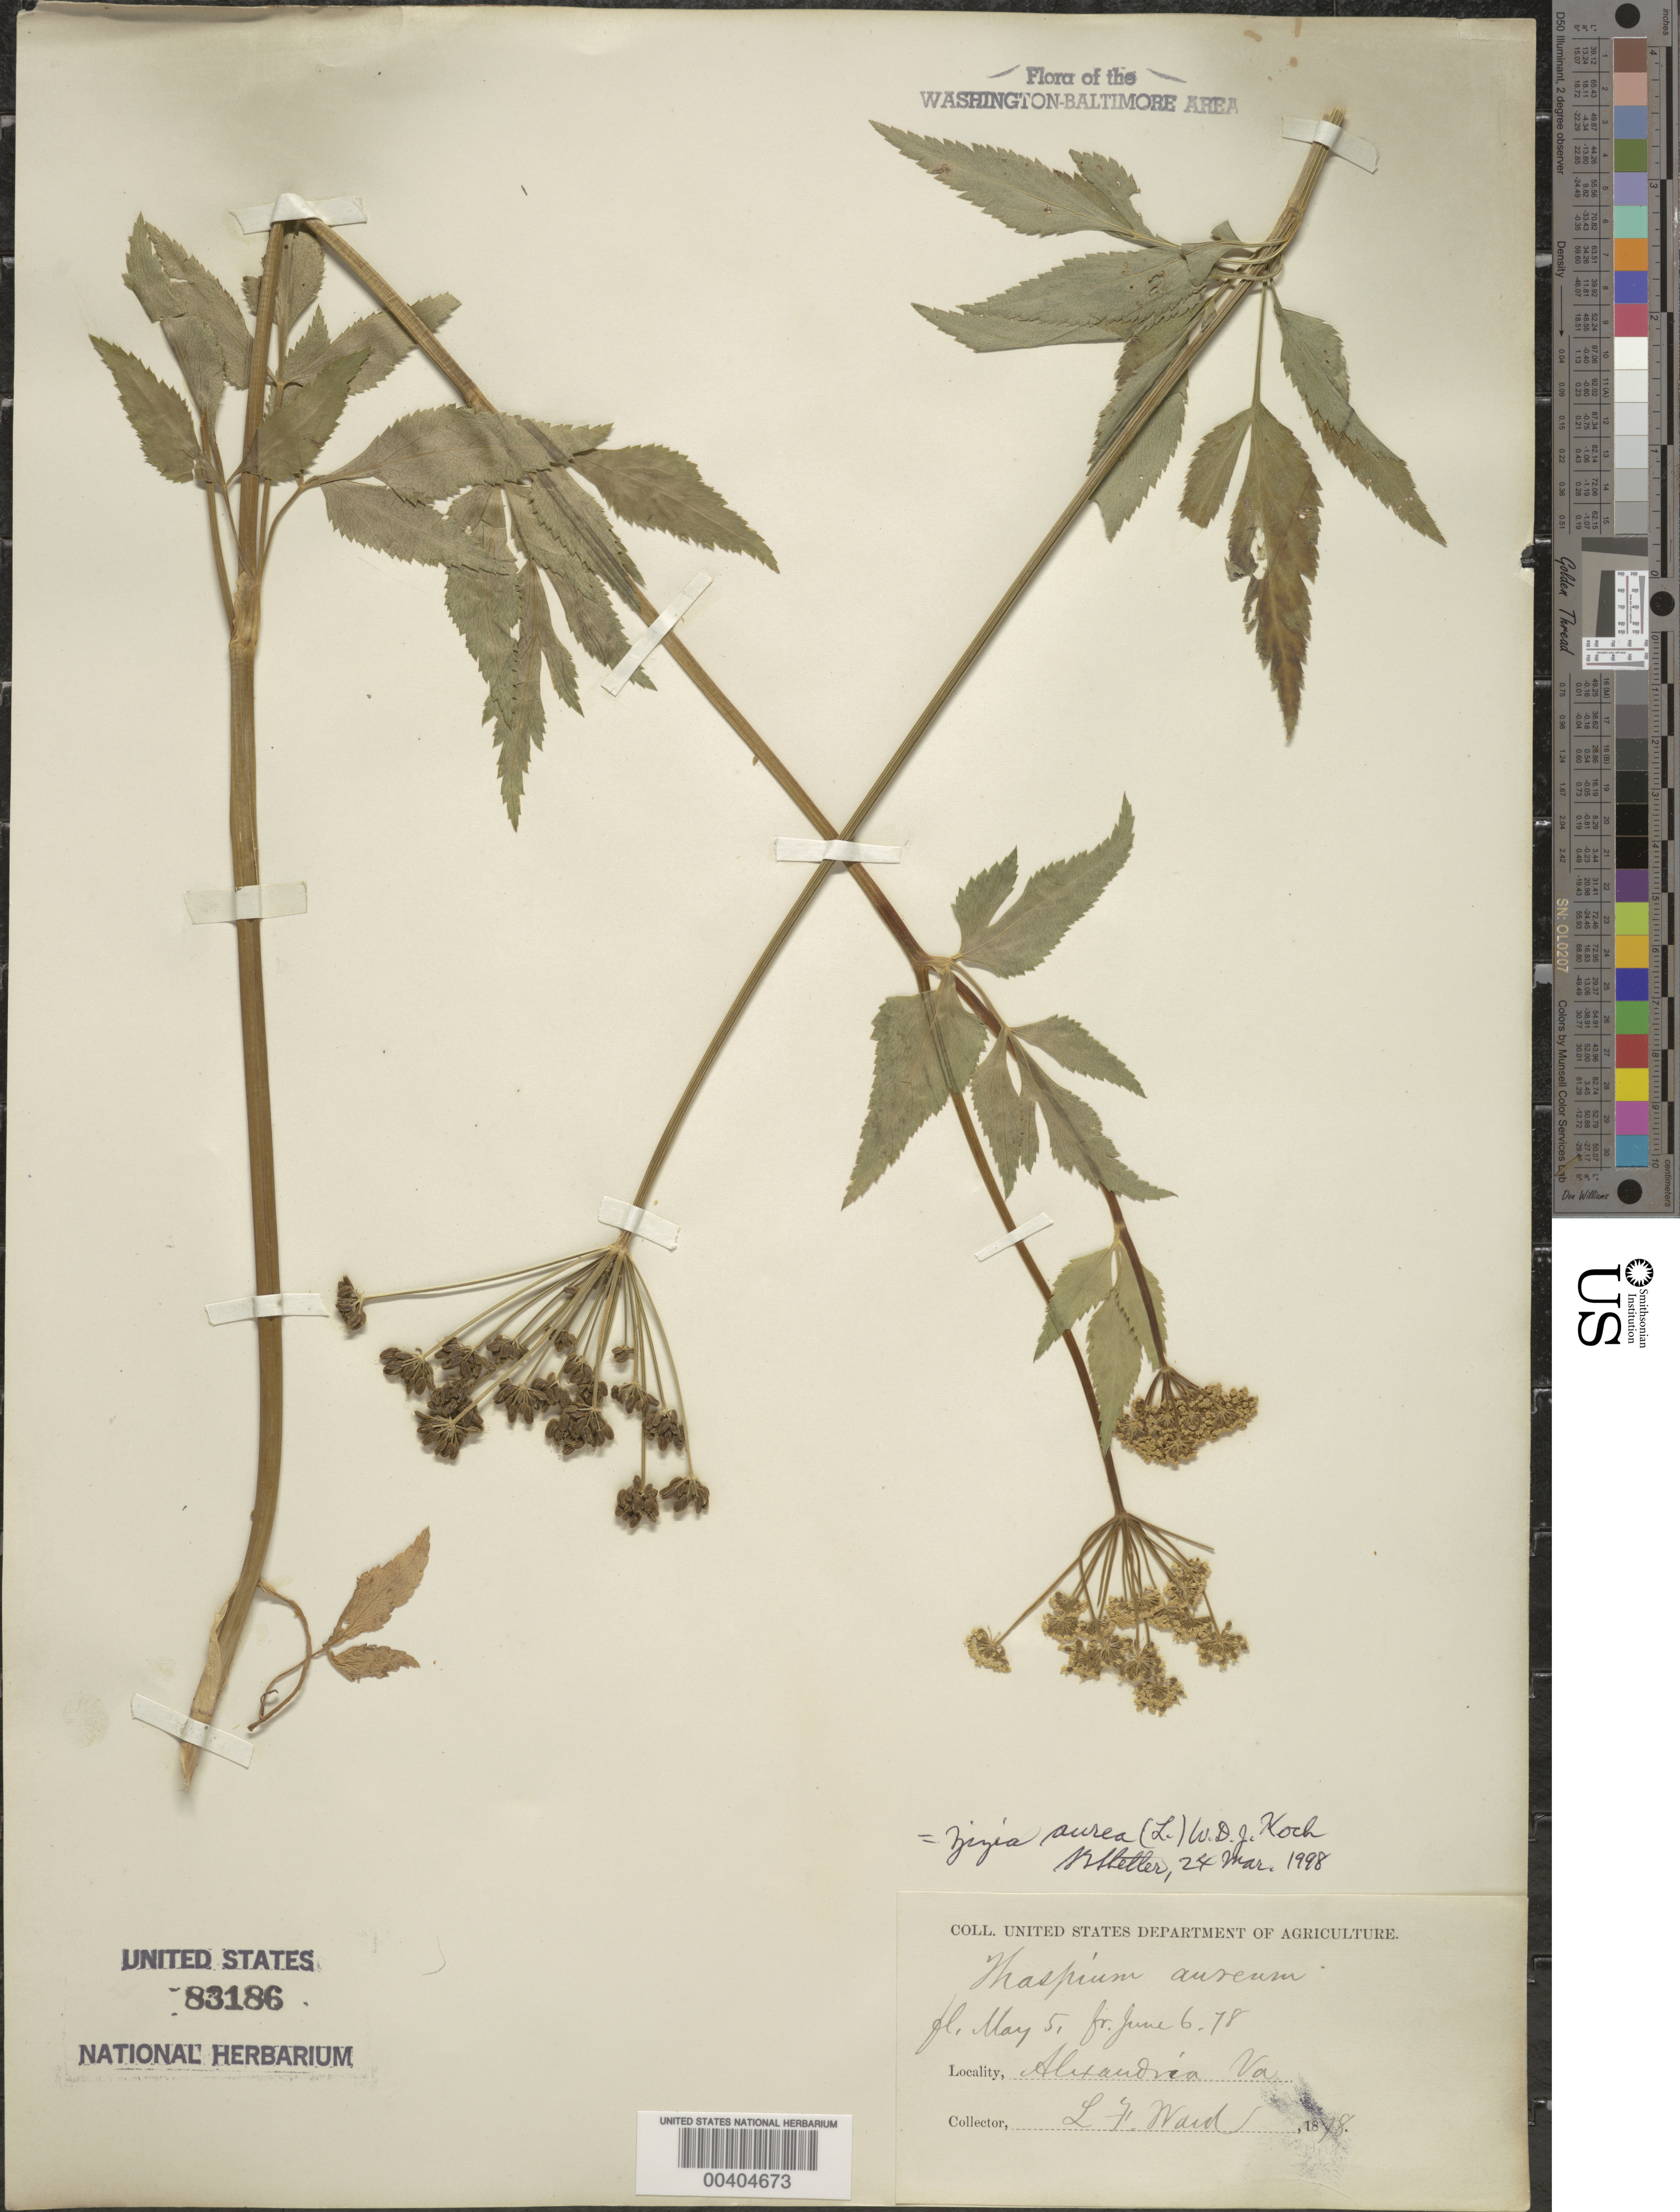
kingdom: Plantae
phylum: Tracheophyta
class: Magnoliopsida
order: Apiales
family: Apiaceae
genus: Zizia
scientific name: Zizia aurea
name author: (L.) Koch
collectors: L. F. Ward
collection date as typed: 05 May 1878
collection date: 1878-05-05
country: United States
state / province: Virginia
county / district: City of Alexandria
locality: Alexandria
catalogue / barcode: US 83186